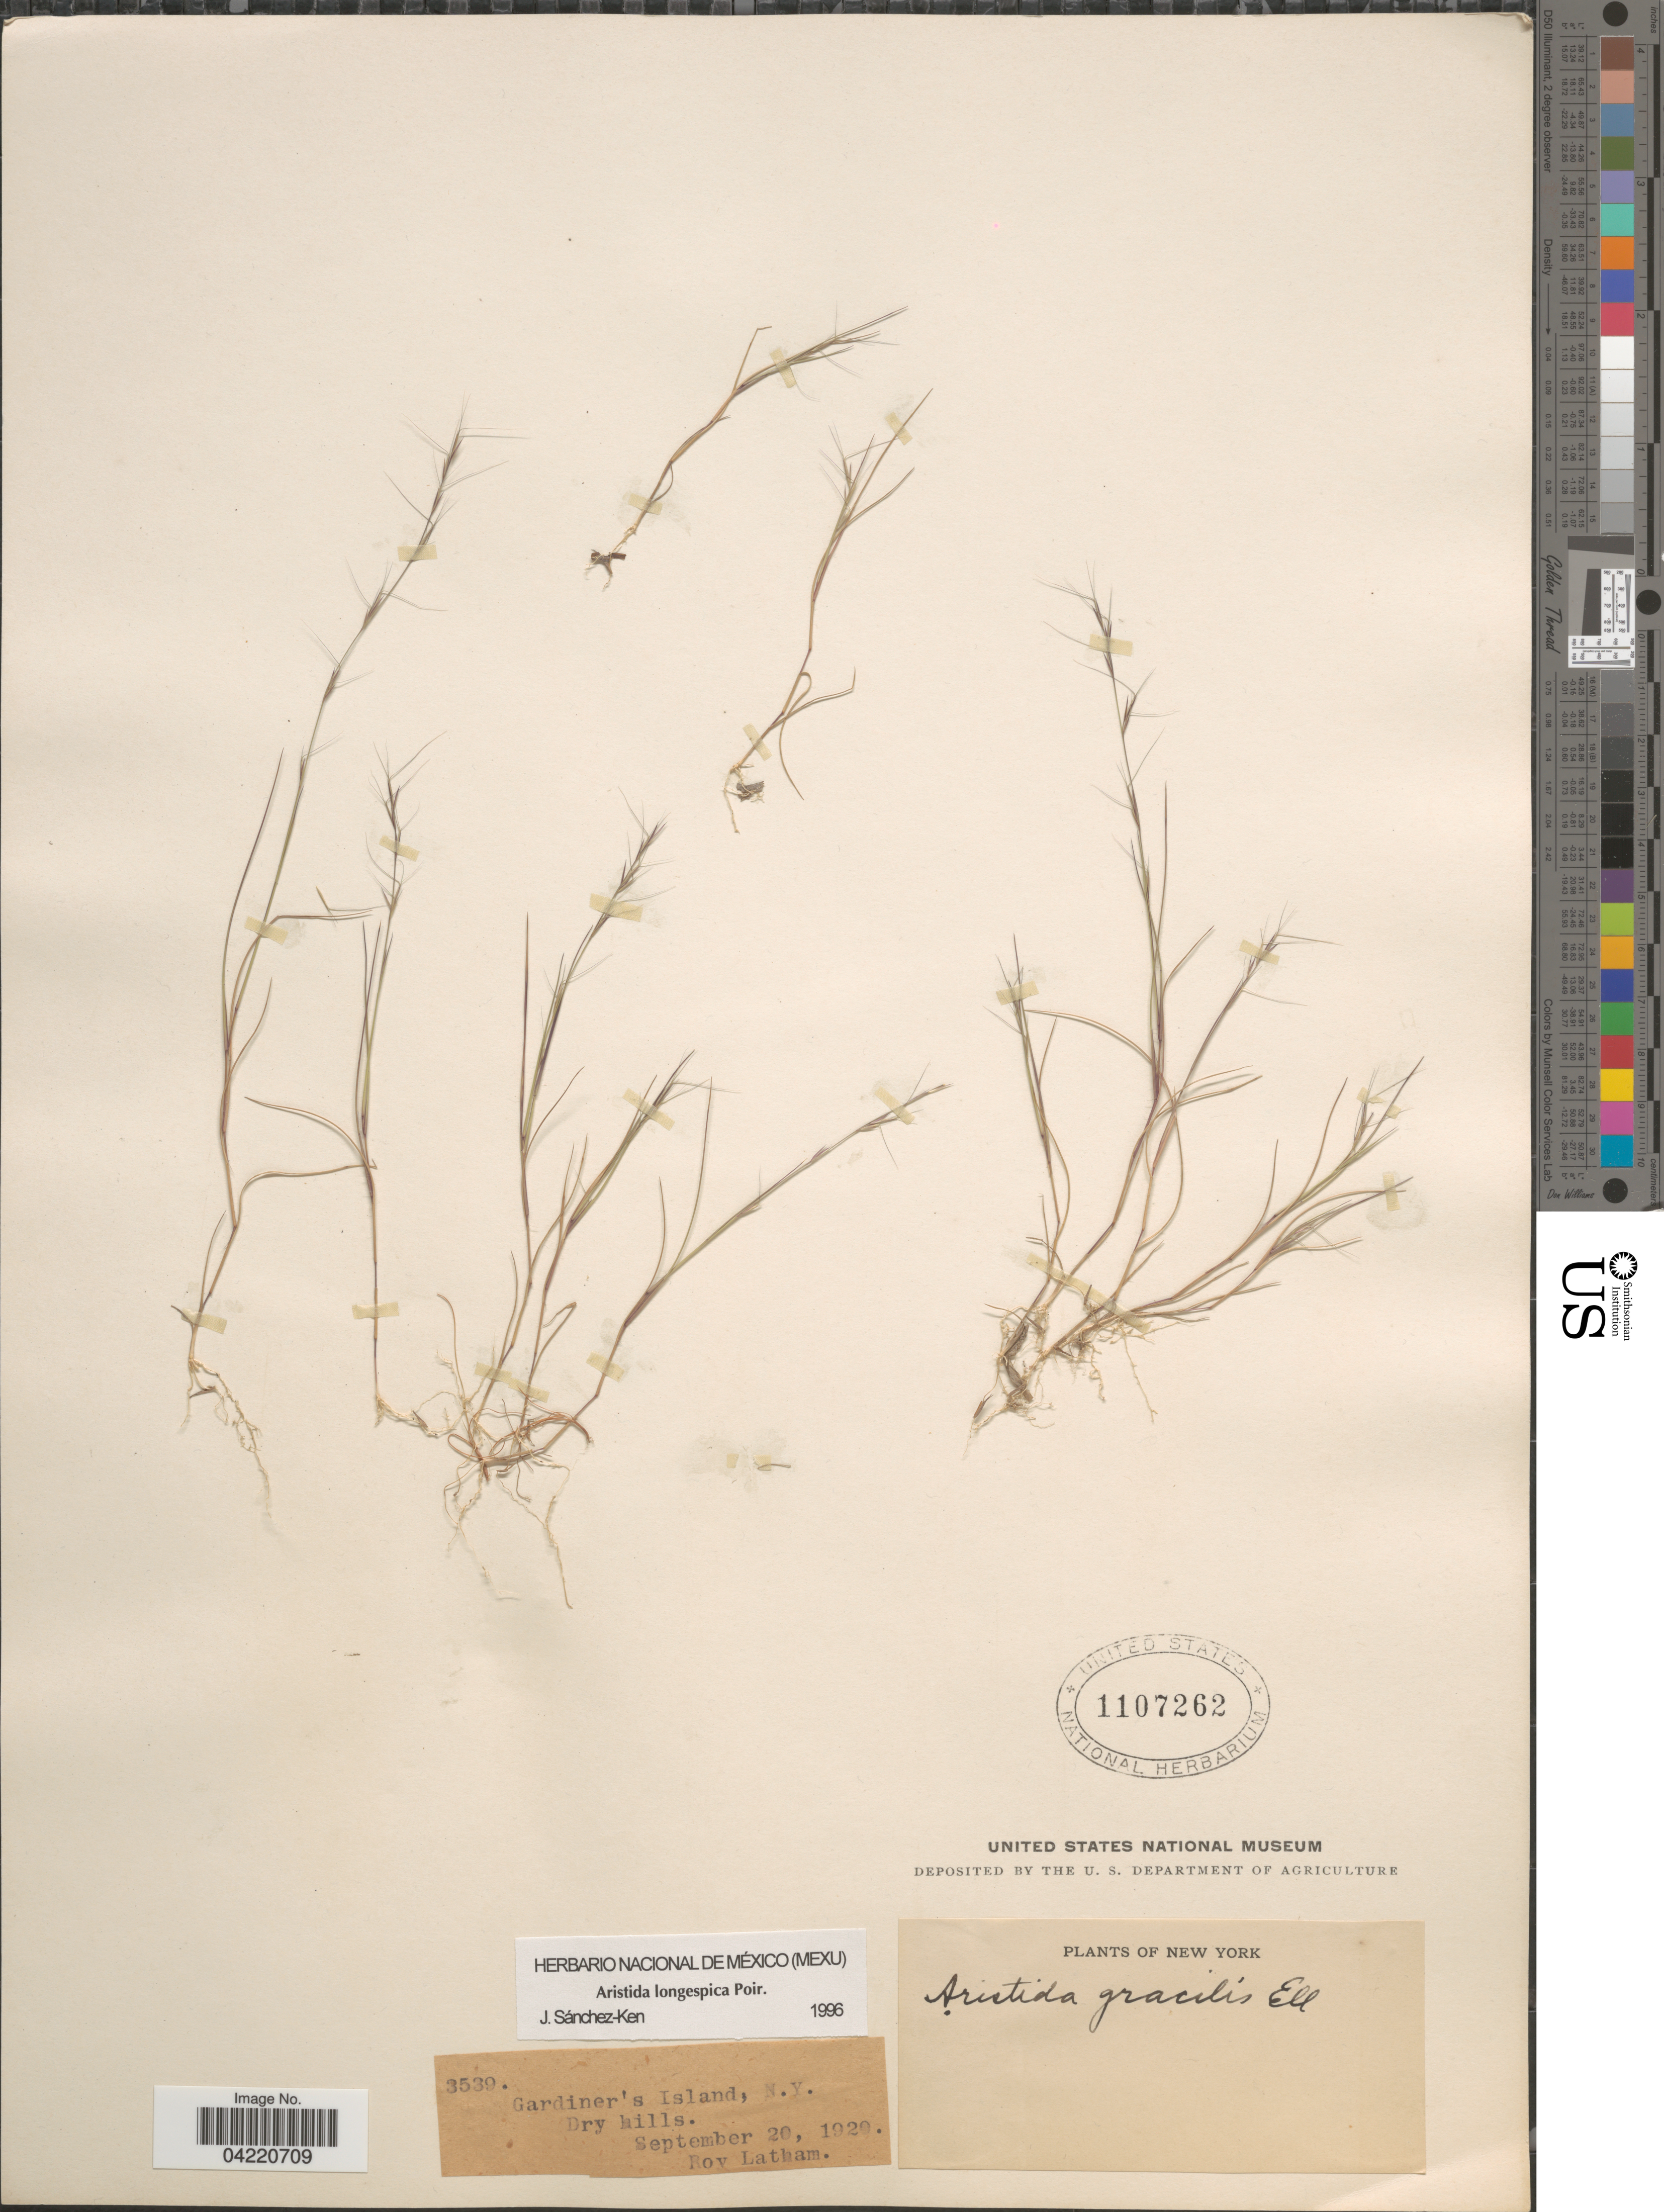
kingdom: Plantae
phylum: Tracheophyta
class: Liliopsida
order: Poales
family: Poaceae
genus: Aristida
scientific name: Aristida longespica var. longespica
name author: Poir.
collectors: R. Latham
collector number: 3539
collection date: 1920-09-20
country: United States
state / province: New York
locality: Gardiner's Island. Dry hills.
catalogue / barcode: US 1107262